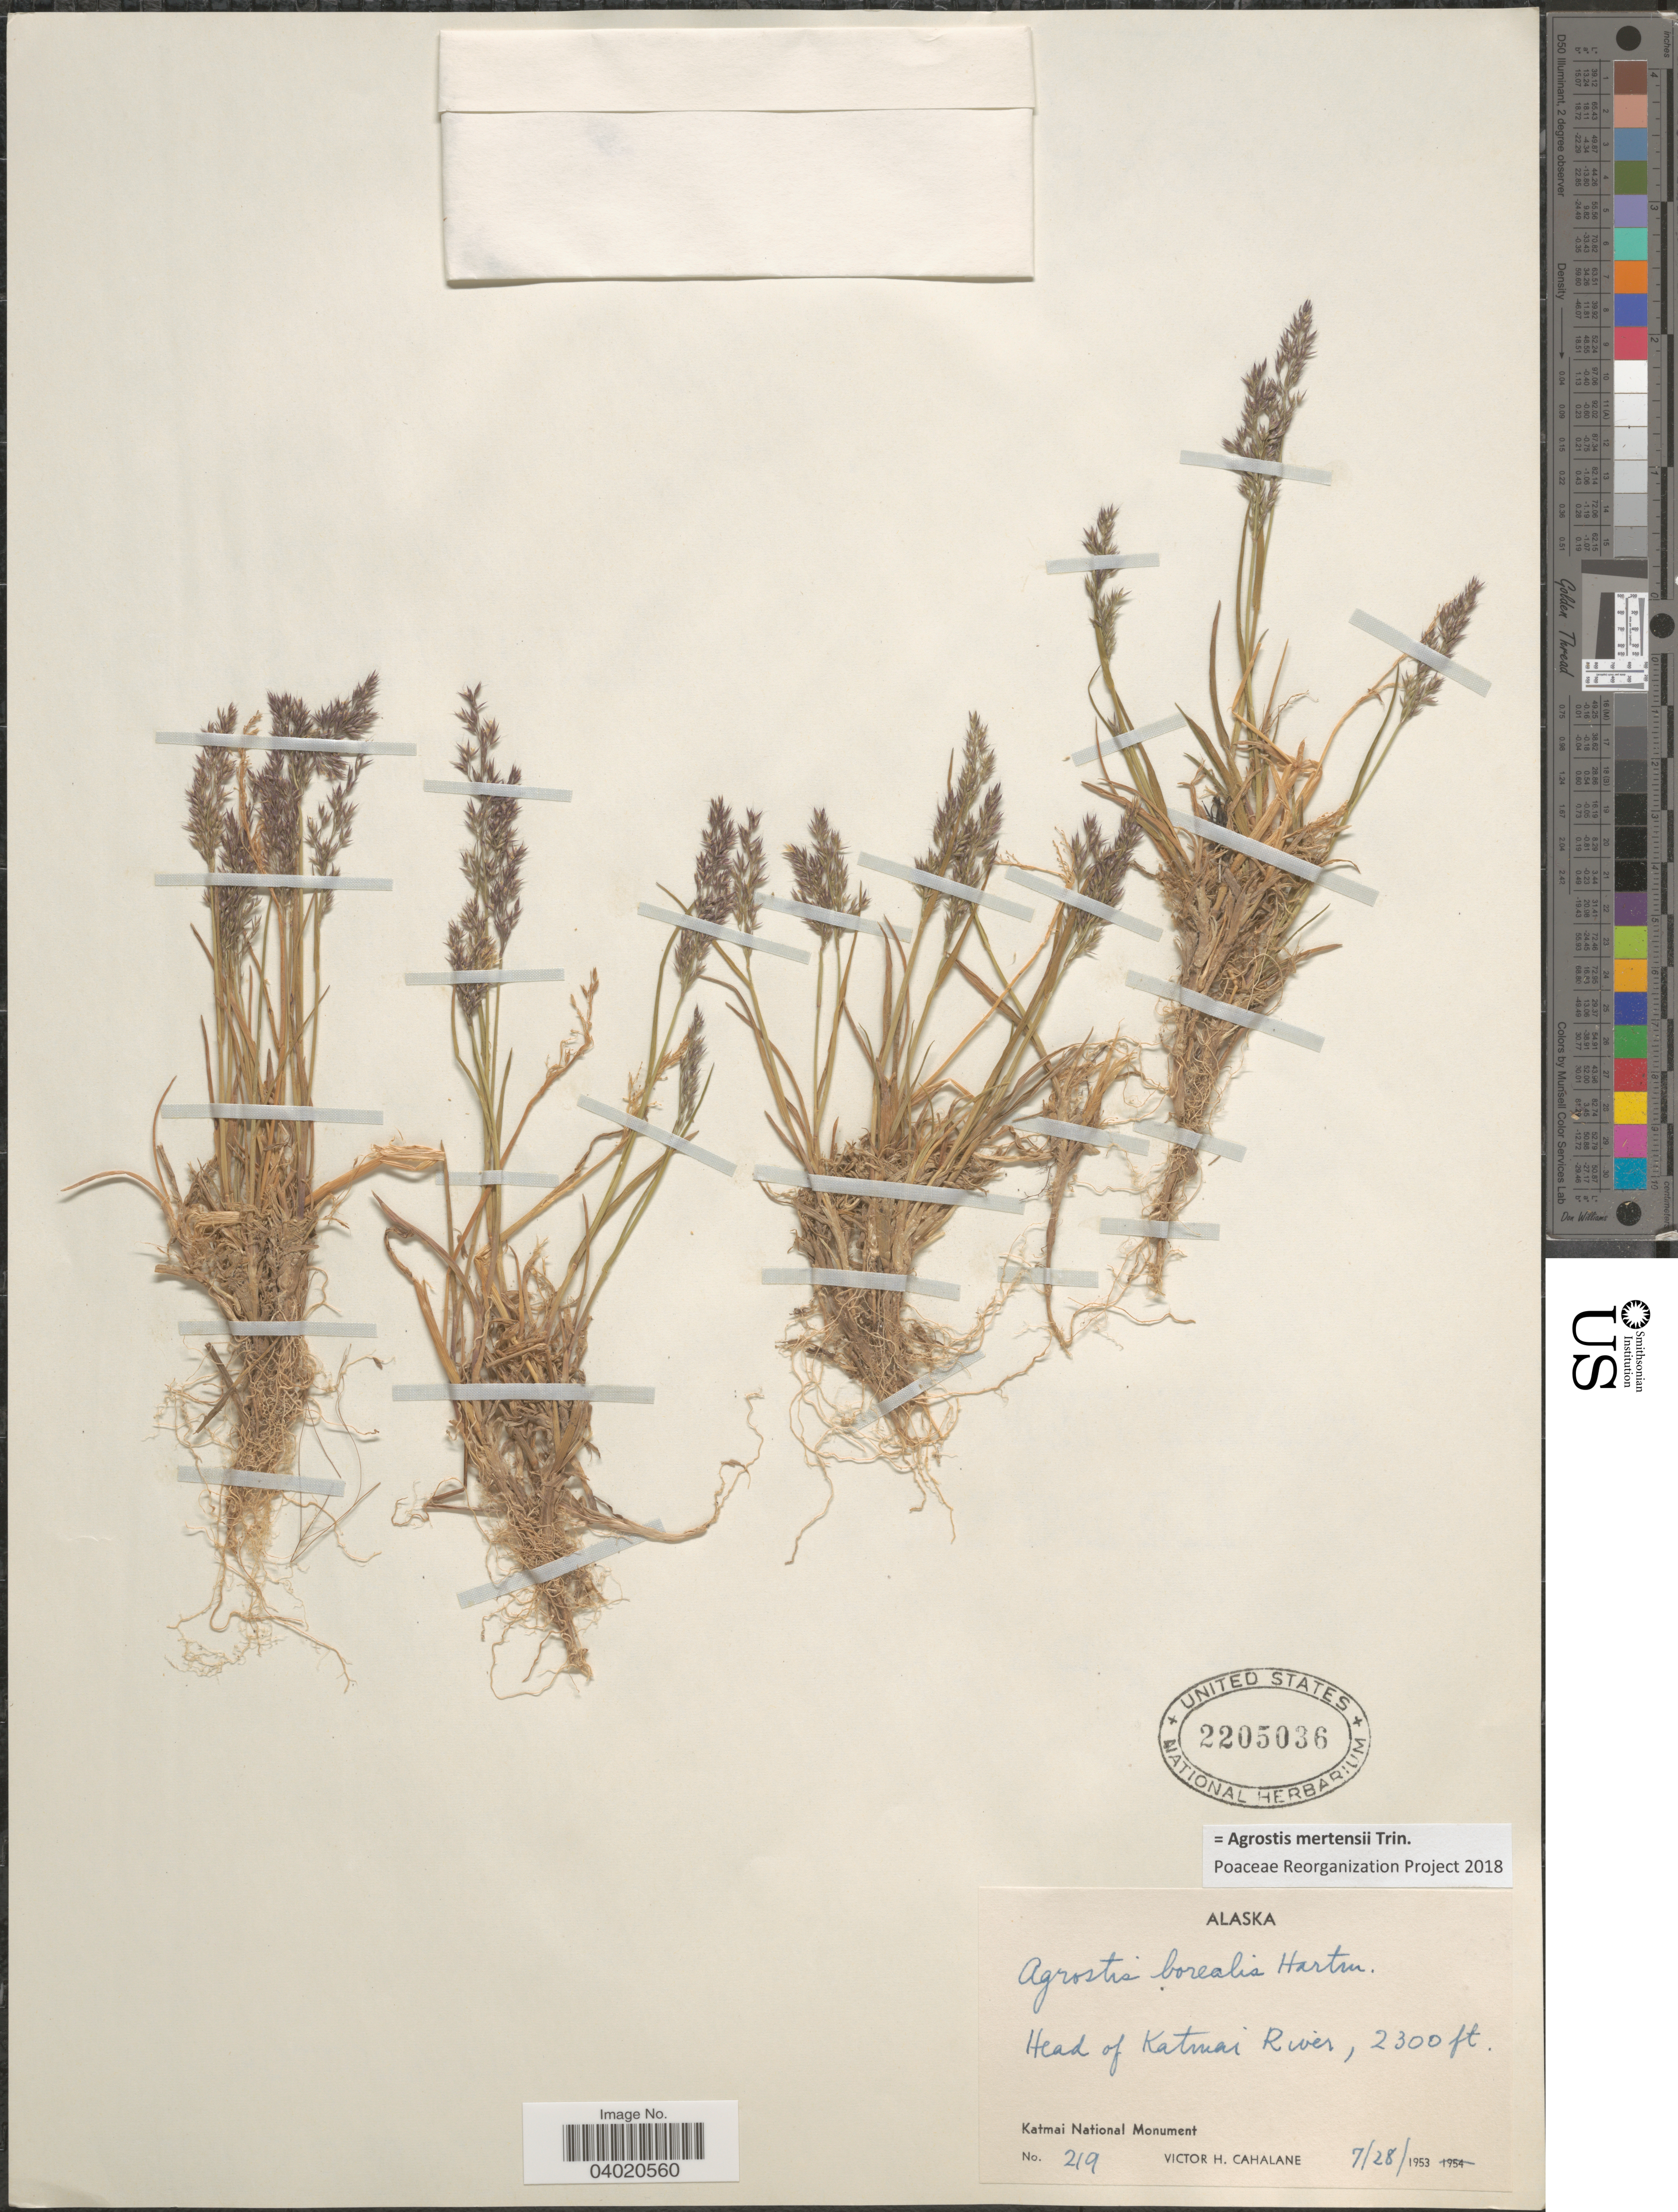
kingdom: Plantae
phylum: Tracheophyta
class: Liliopsida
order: Poales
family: Poaceae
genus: Agrostis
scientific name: Agrostis mertensii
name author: Trin.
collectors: V. Cahalane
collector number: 219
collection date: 1953-07-28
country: United States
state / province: Alaska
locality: Head of Katmai River. Katmai National Monument.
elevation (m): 701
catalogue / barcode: US 2205036